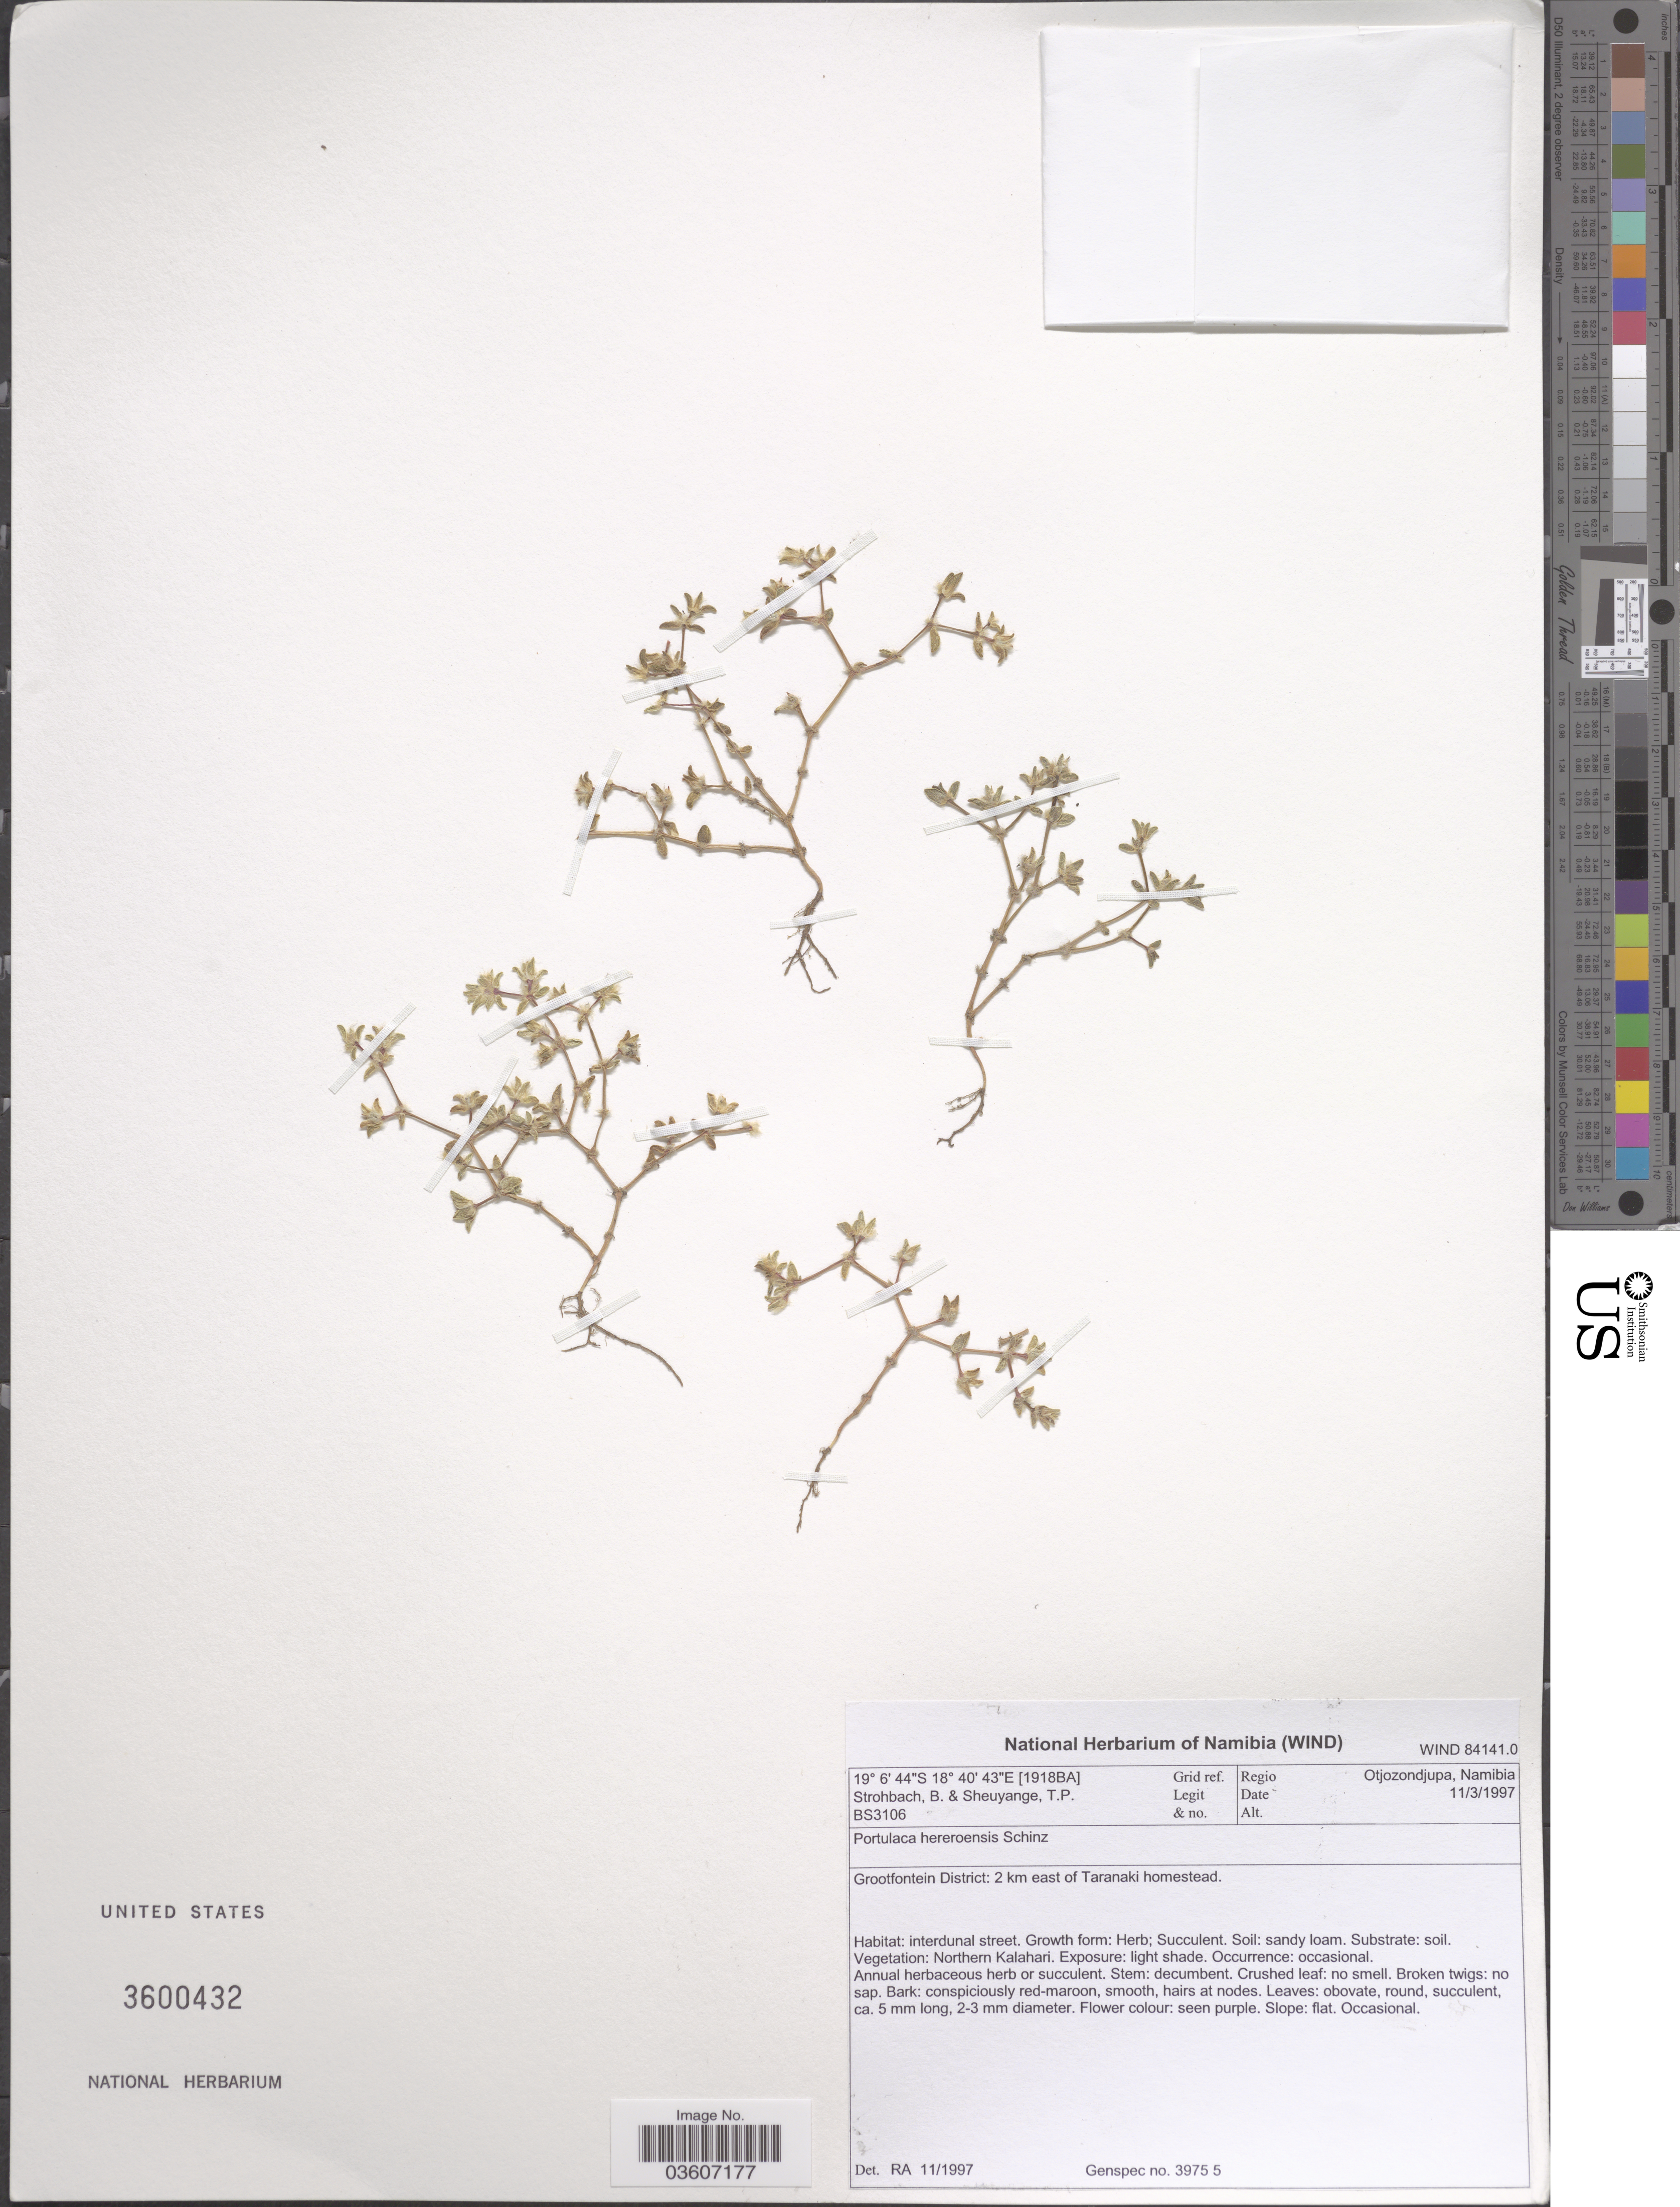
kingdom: Plantae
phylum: Tracheophyta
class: Magnoliopsida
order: Caryophyllales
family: Portulacaceae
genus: Portulaca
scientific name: Portulaca hereroensis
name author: Schinz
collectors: B. Strohbach & T. Sheuyange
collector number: BS3106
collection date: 1997-03-11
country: Namibia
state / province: Otjozondjupa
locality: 1918BA Grid ref. Regio Otjozondjupa. Grootfontein District: 2 km east of Taranaki homestead.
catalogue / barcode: US 3600432